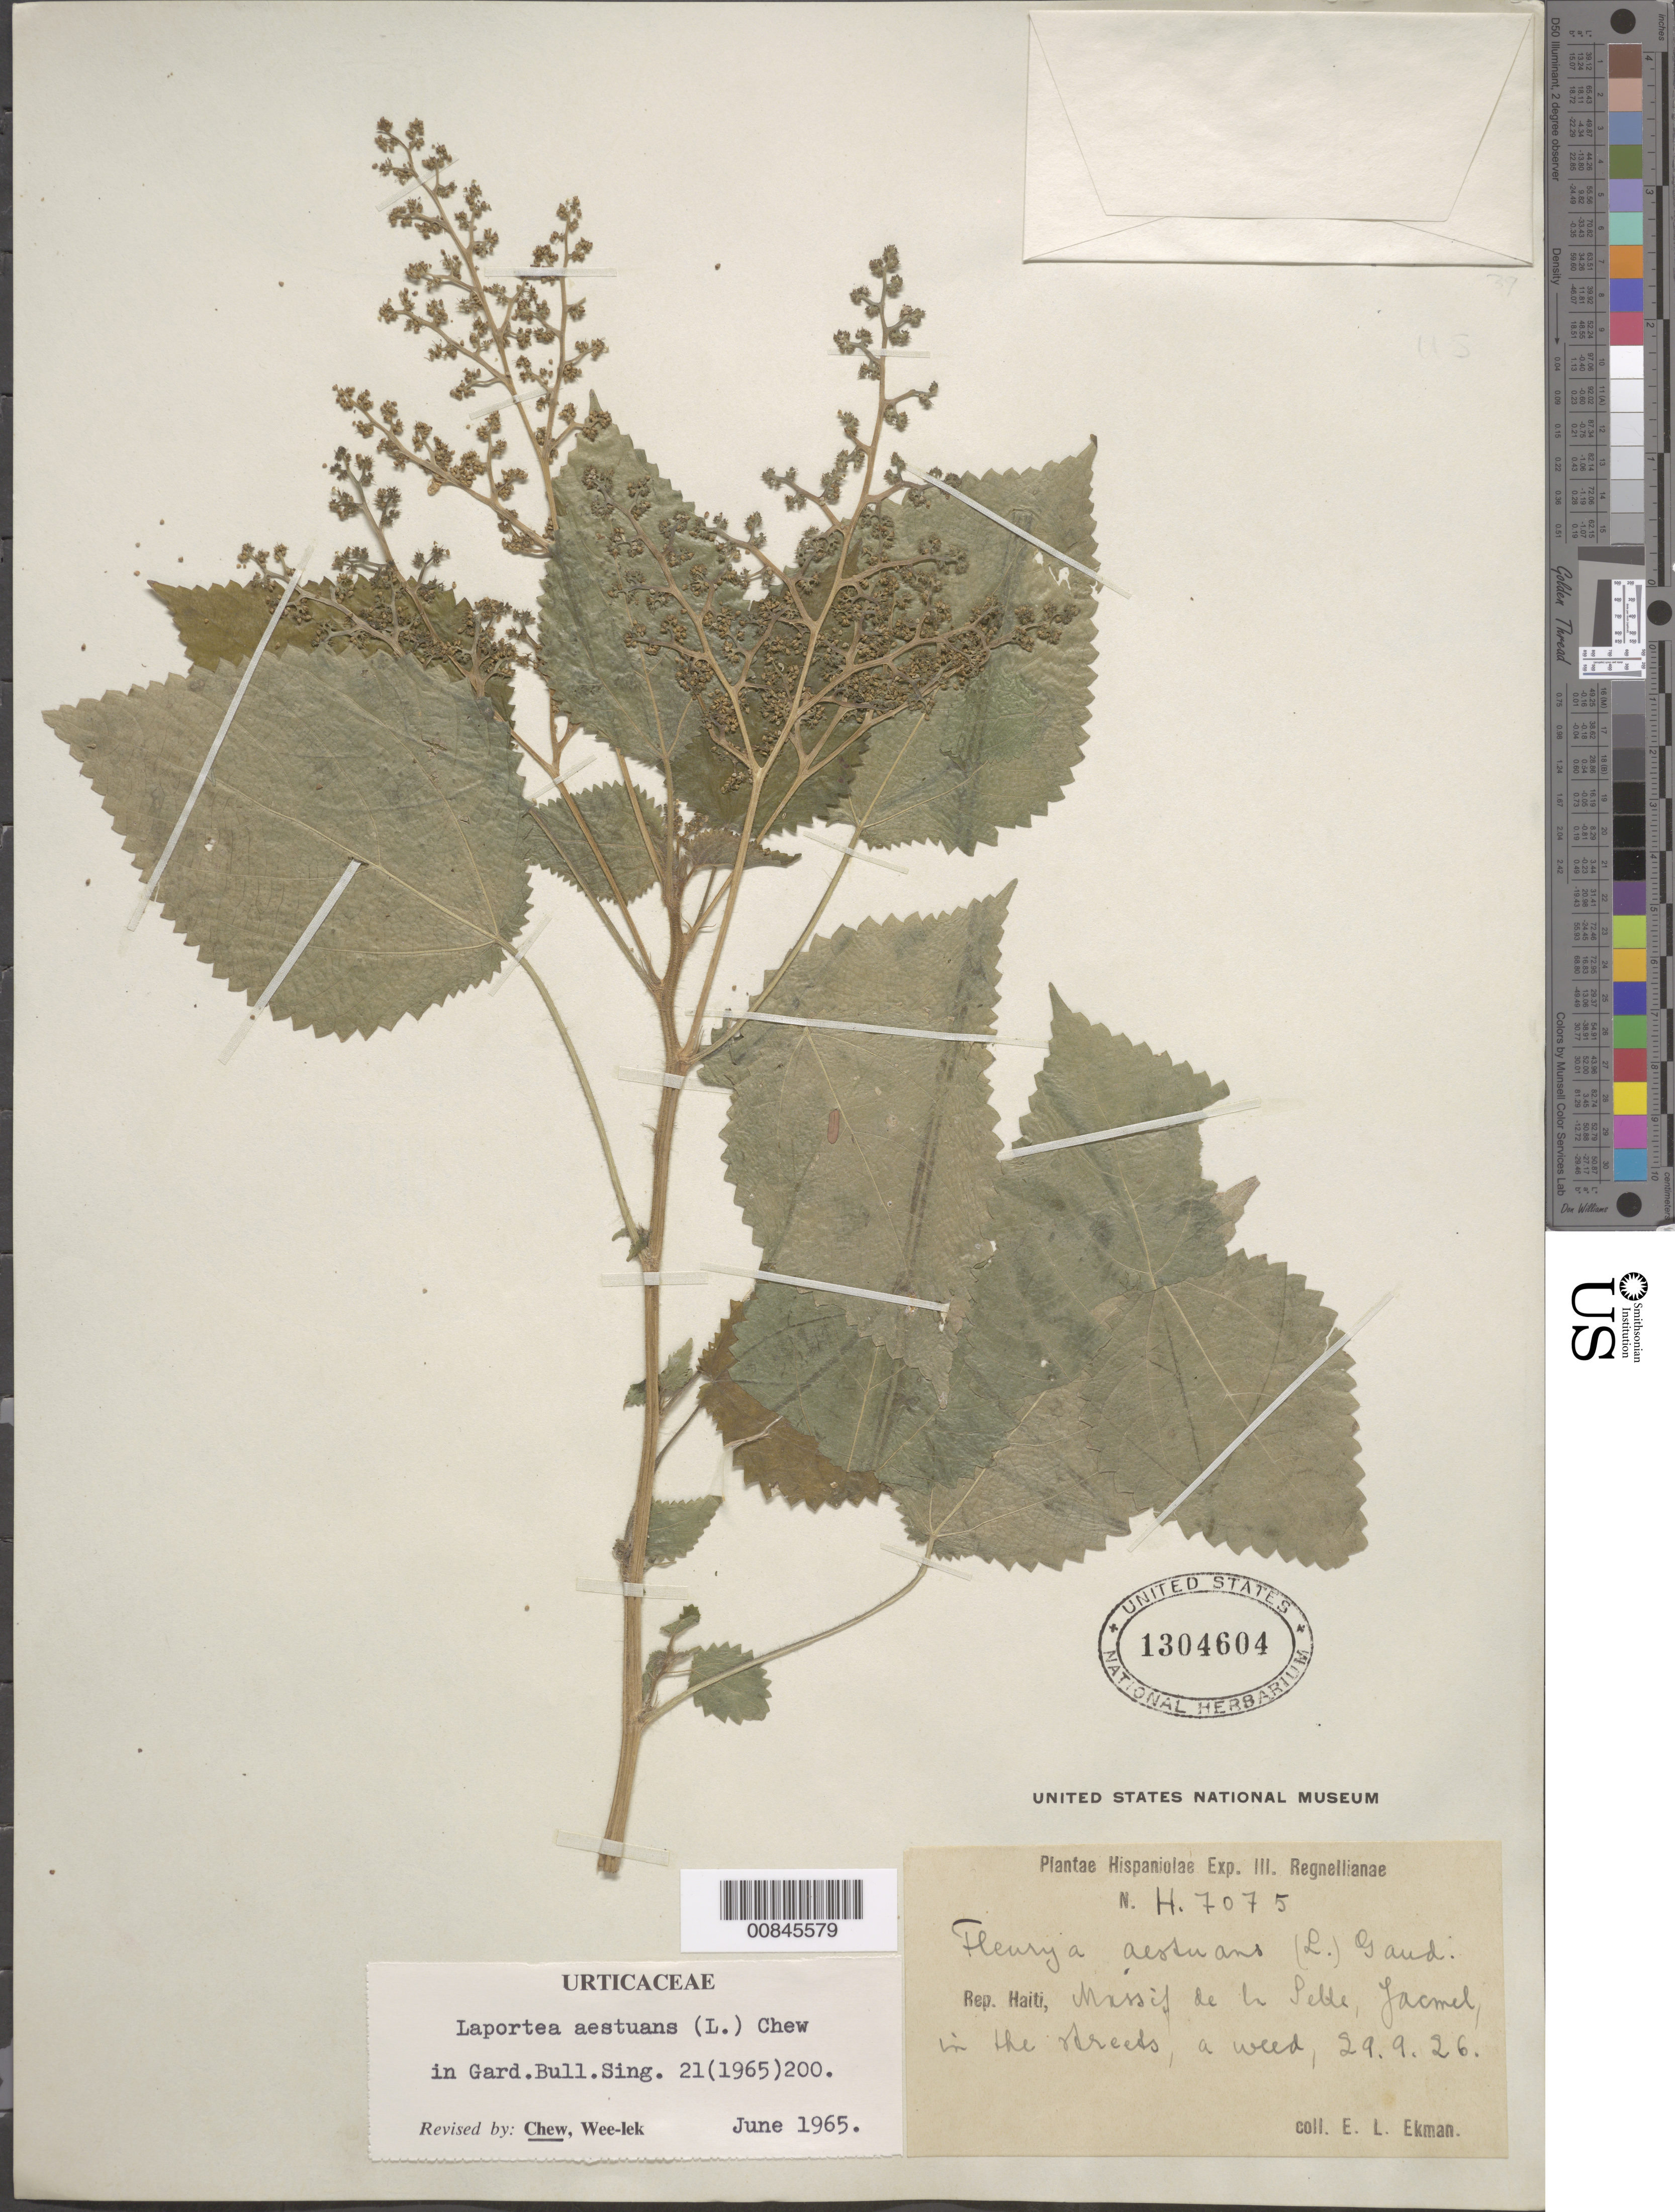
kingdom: Plantae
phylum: Tracheophyta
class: Magnoliopsida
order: Rosales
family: Urticaceae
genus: Laportea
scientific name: Laportea aestuans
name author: (L.) Chew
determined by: Chew, Wee-Lek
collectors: E. L. Ekman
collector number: H 7075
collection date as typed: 29 Sep 1926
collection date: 1926-09-29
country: Haiti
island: Hispaniola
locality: Massif de la Selle, Jacmel, in the streets.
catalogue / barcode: US 1304604